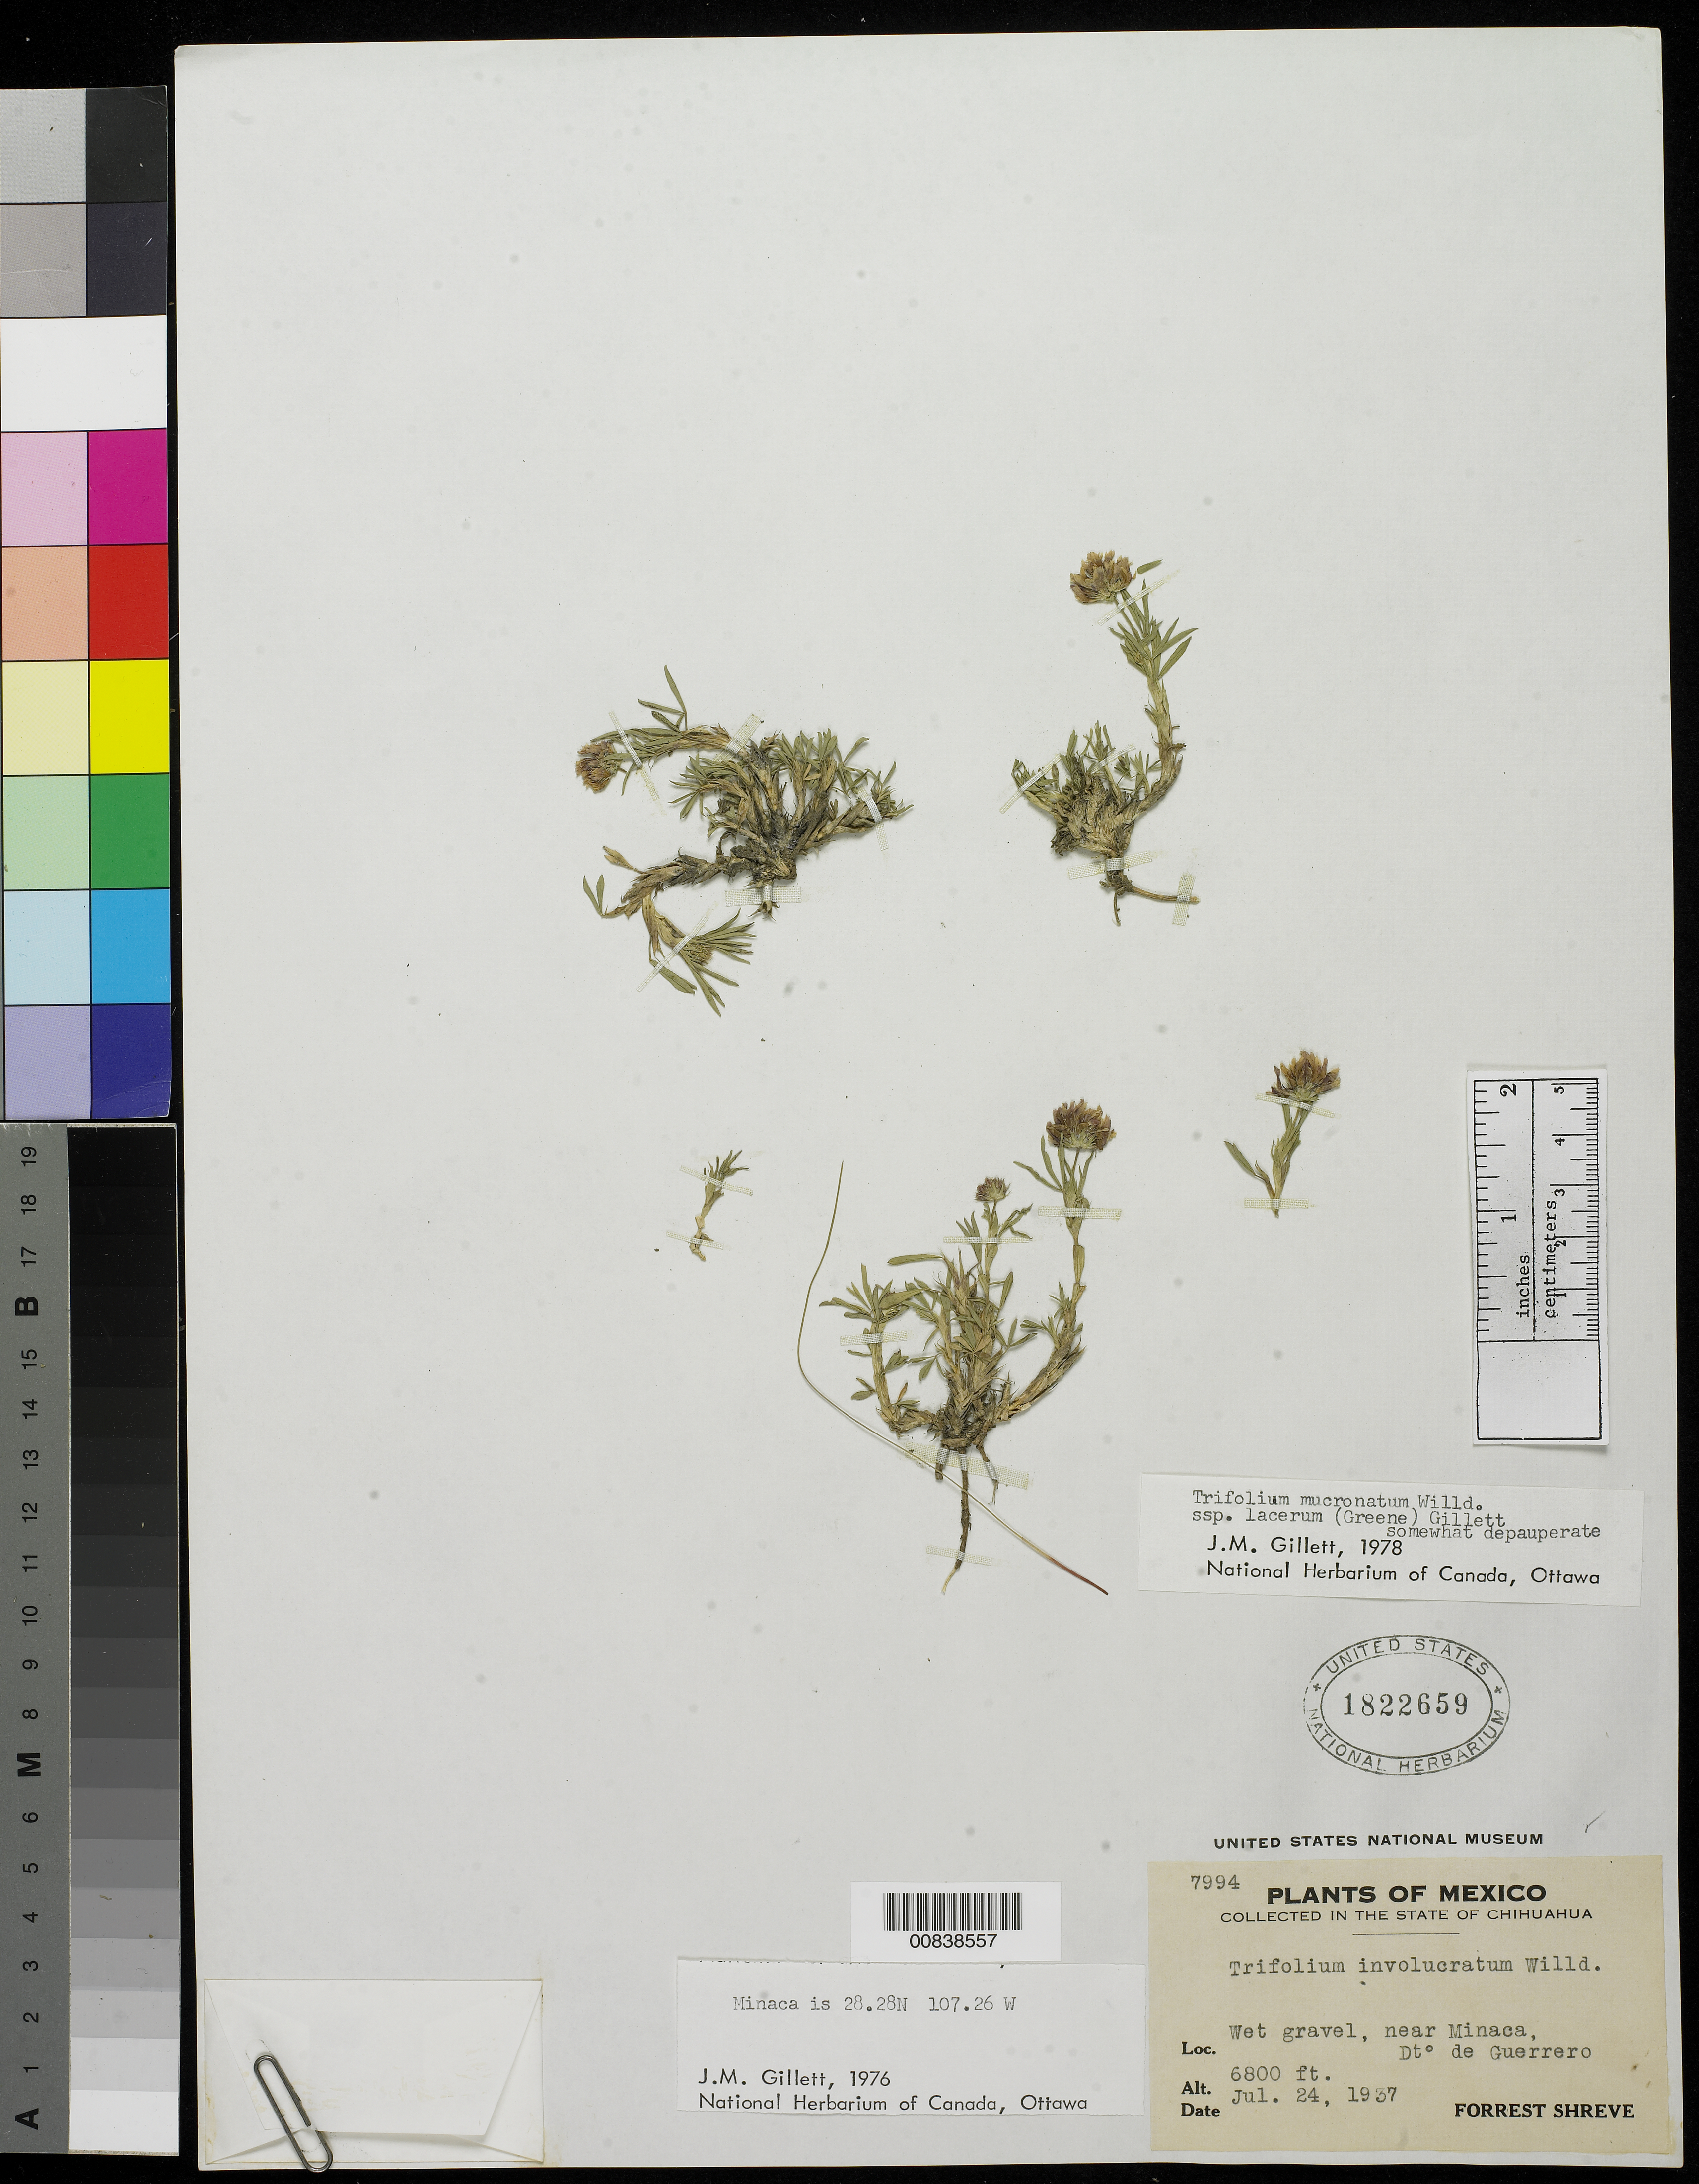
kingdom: Plantae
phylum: Tracheophyta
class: Magnoliopsida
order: Fabales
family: Fabaceae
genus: Trifolium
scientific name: Trifolium mucronatum subsp. lacerum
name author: Willd. ex Spreng.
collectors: F. Shreve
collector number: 7994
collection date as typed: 24 Jul 1937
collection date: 1937-07-24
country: Mexico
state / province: Chihuahua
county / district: Guerrero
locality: Near Miñaca.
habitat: Wet gravel.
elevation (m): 2073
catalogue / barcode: US 1822659